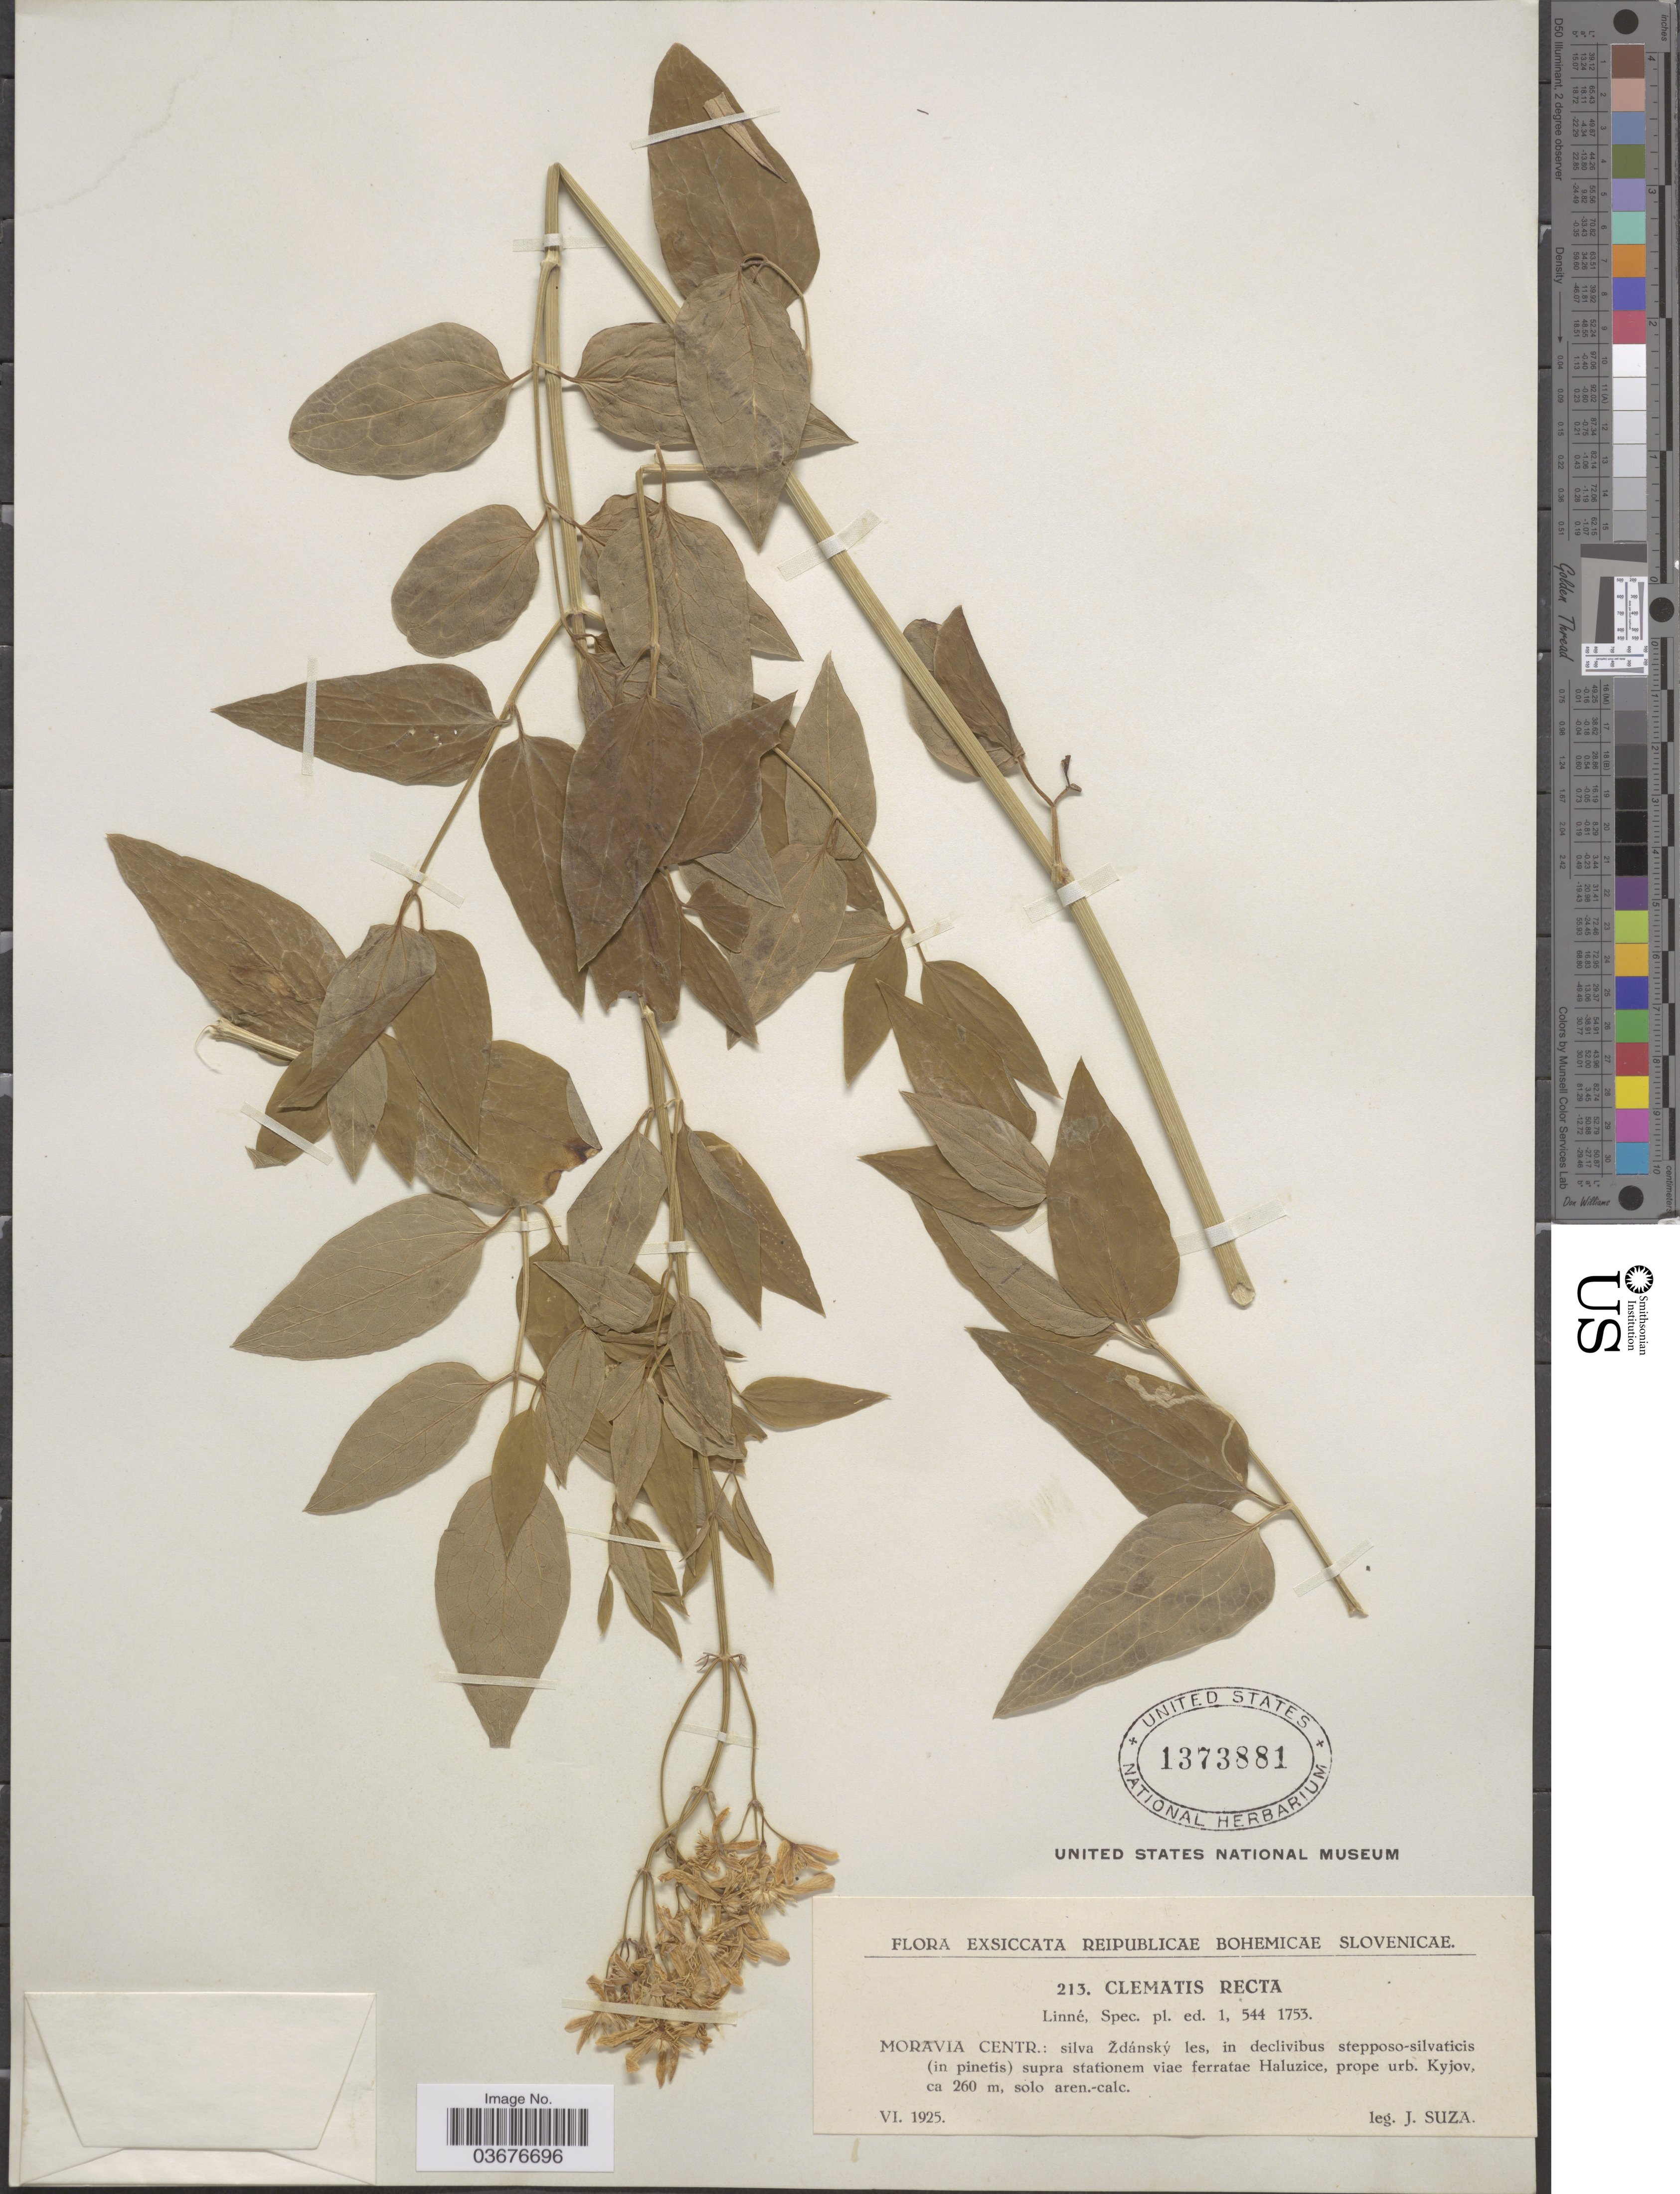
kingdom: Plantae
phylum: Tracheophyta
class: Magnoliopsida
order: Ranunculales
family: Ranunculaceae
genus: Clematis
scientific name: Clematis recta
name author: L.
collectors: J. Suza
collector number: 213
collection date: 1925-06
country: Czechia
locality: Reipublicae Bohemicae Slovenicae. Moravia Centr.: silva Ždánský les, in declivibus stepposo-silvaticis (in pinetis) supra stationem viae ferratae Haluzice, prope urb. Kyjov.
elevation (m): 260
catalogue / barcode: US 1373881